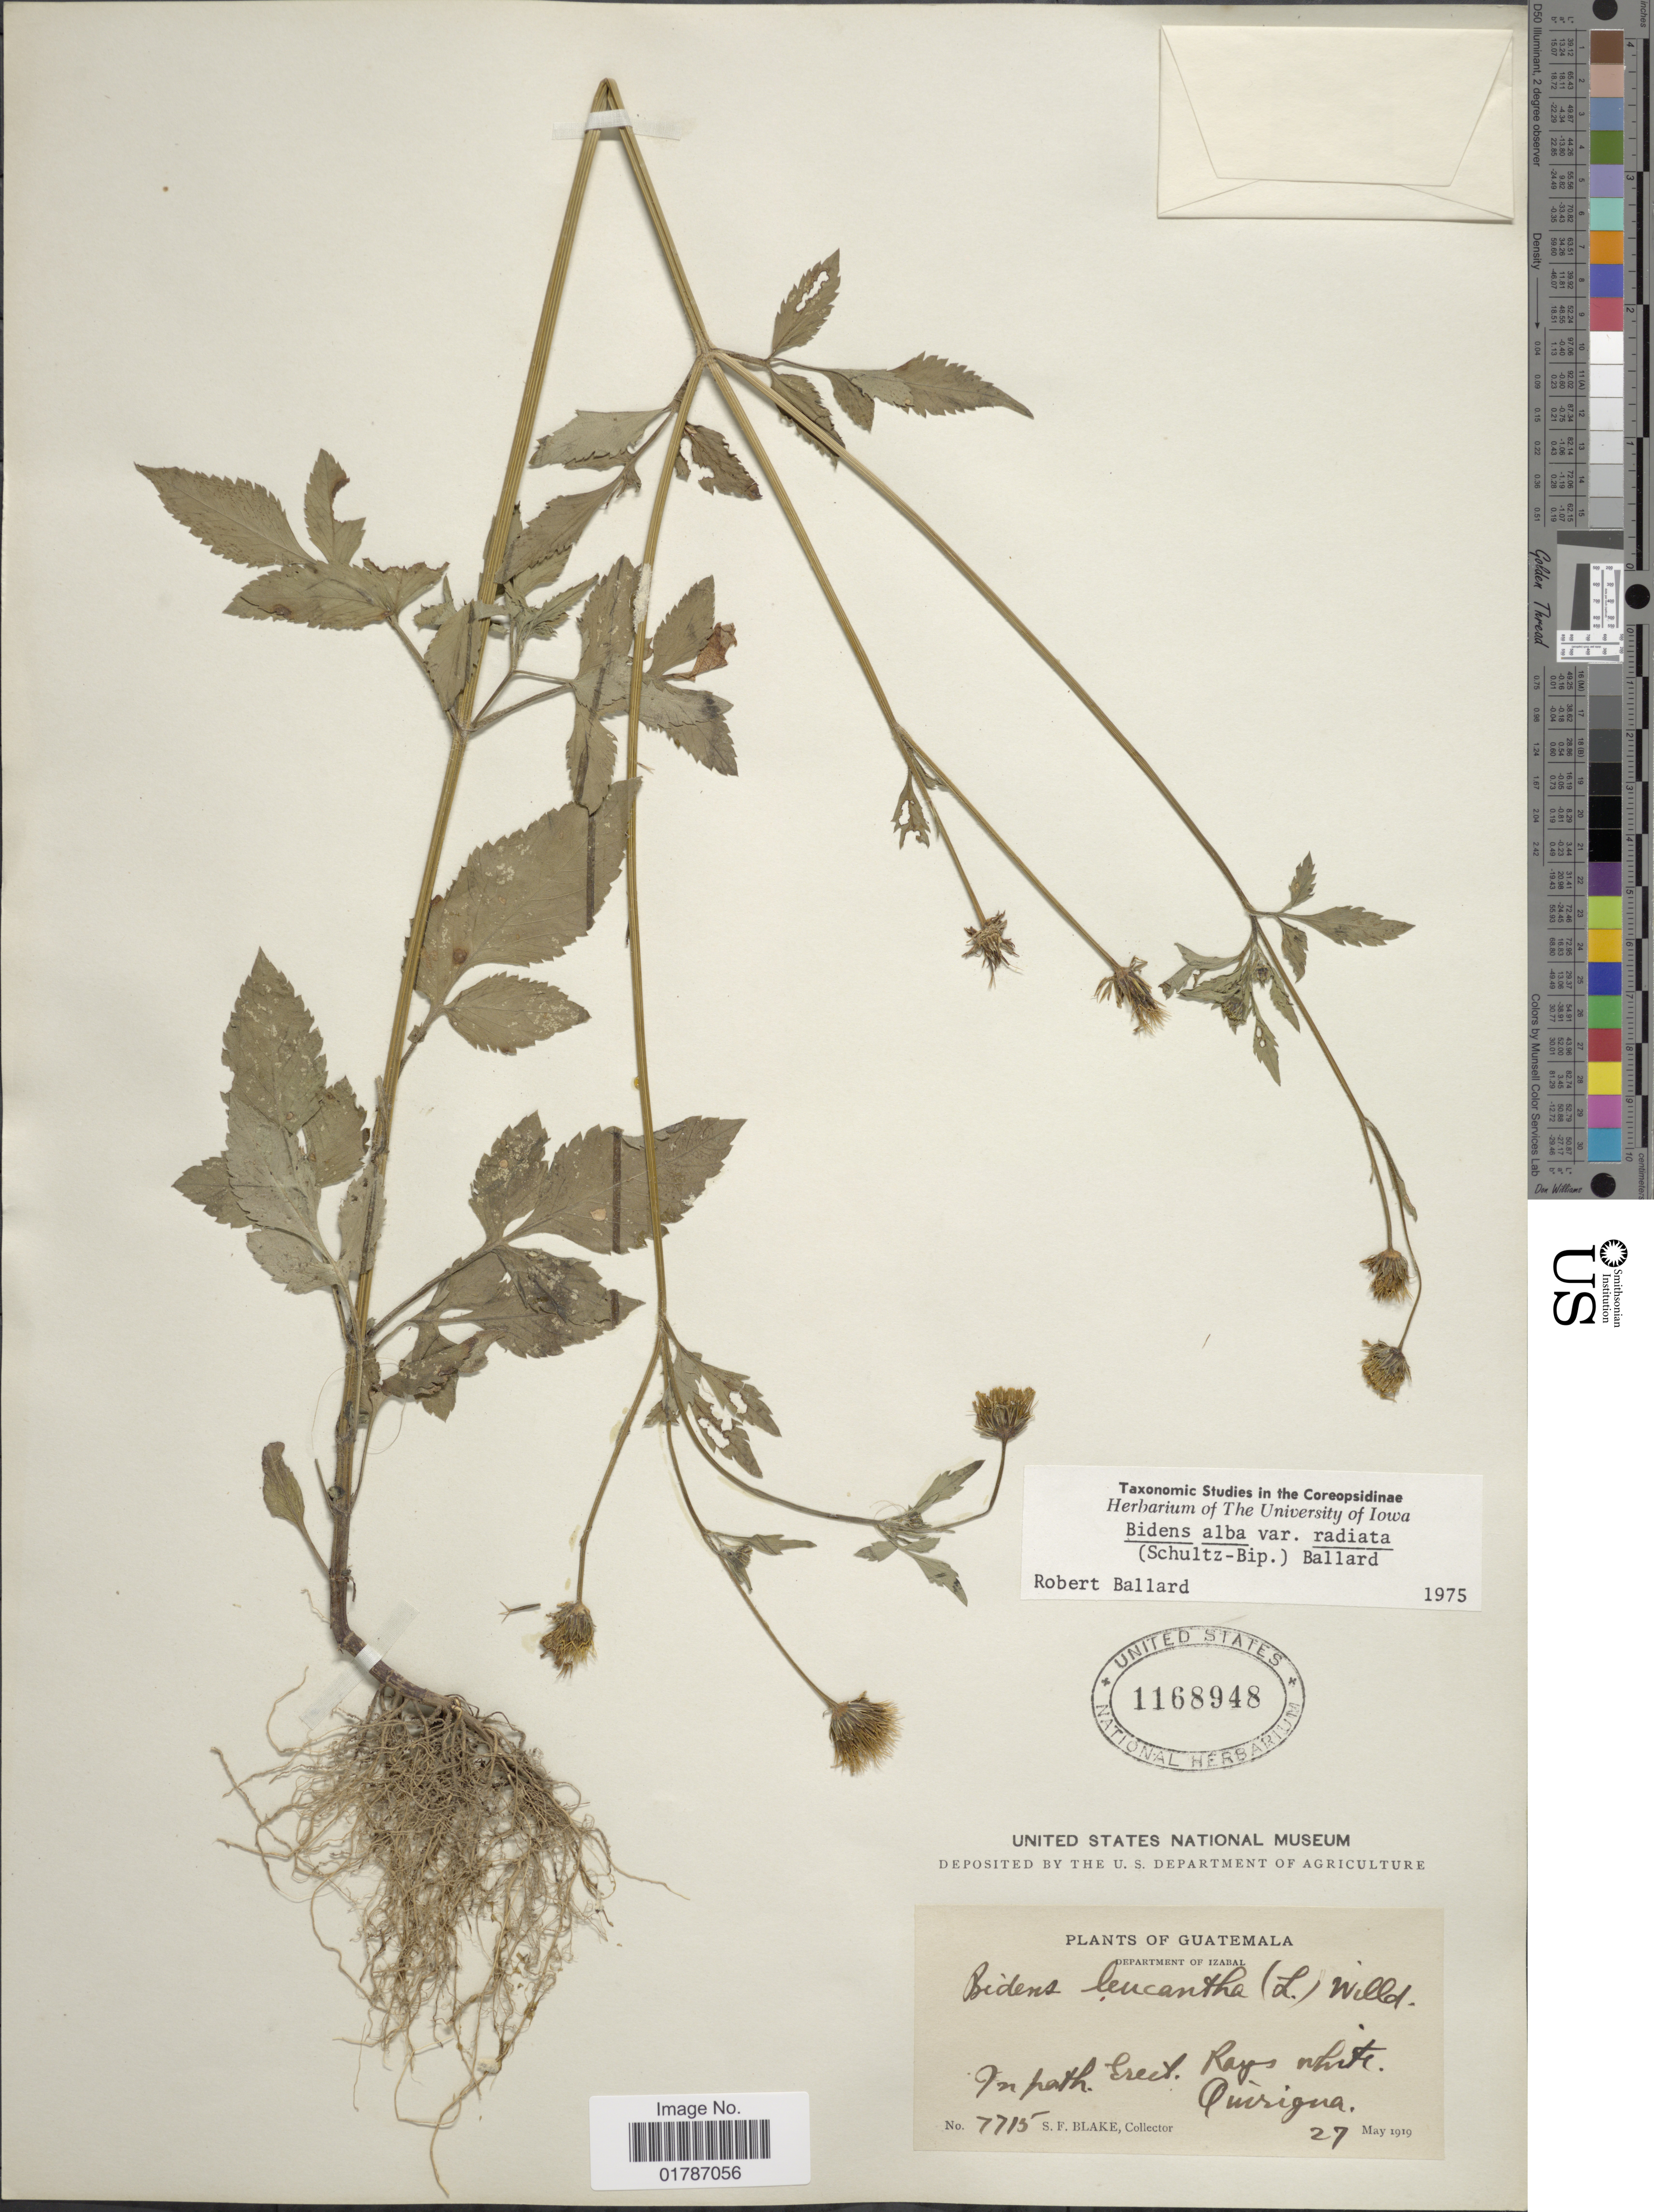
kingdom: Plantae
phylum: Tracheophyta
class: Magnoliopsida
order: Asterales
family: Asteraceae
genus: Bidens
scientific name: Bidens alba var. radiata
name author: (Sch. Bip.) R.E. Ballard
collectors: S. Blake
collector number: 7715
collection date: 1919-05-27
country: Guatemala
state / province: Izabal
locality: Department of Izabal, In path, Quirigna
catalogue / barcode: US 1168948